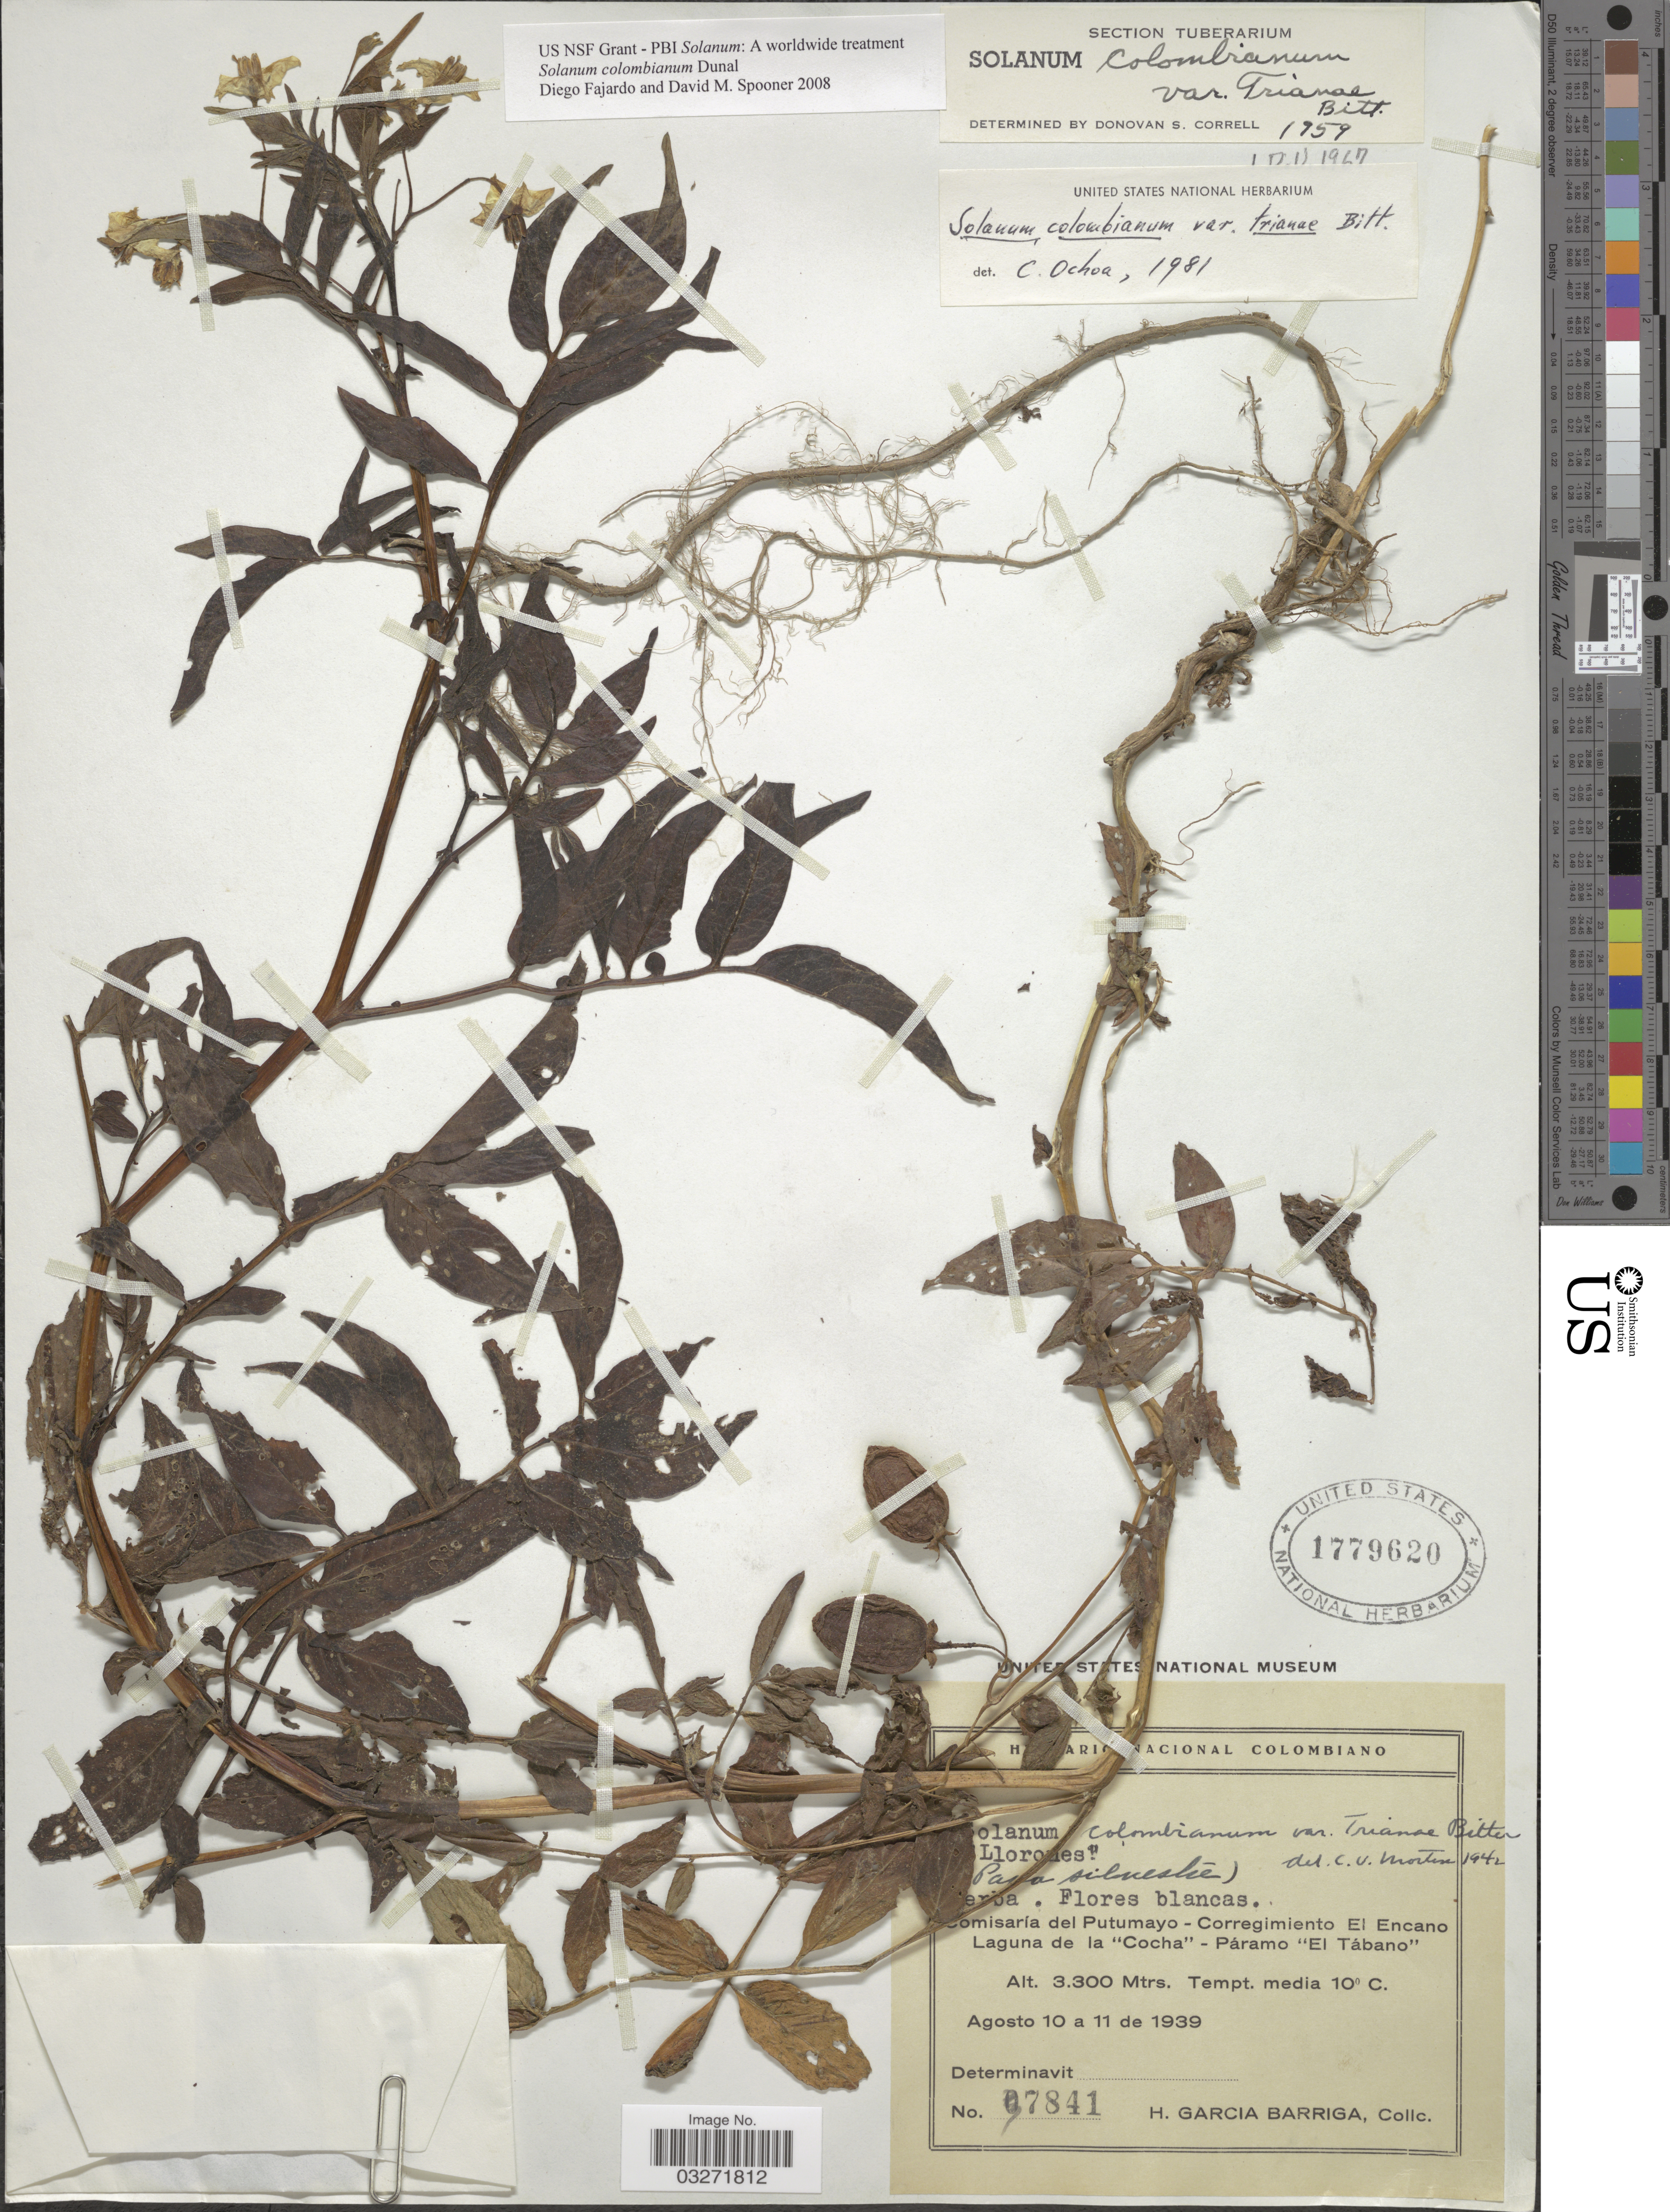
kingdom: Plantae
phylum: Tracheophyta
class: Magnoliopsida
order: Solanales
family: Solanaceae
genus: Solanum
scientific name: Solanum colombianum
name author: Dunal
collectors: H. García Barriga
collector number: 7841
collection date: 1939-08-10/1939-08-11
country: Colombia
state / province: Putumayo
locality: Comisaría del Putumayo - Corregimiento El Encano. Laguna de la "Cocha" - Páramo "El Tábano".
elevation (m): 3300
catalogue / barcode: US 1779620